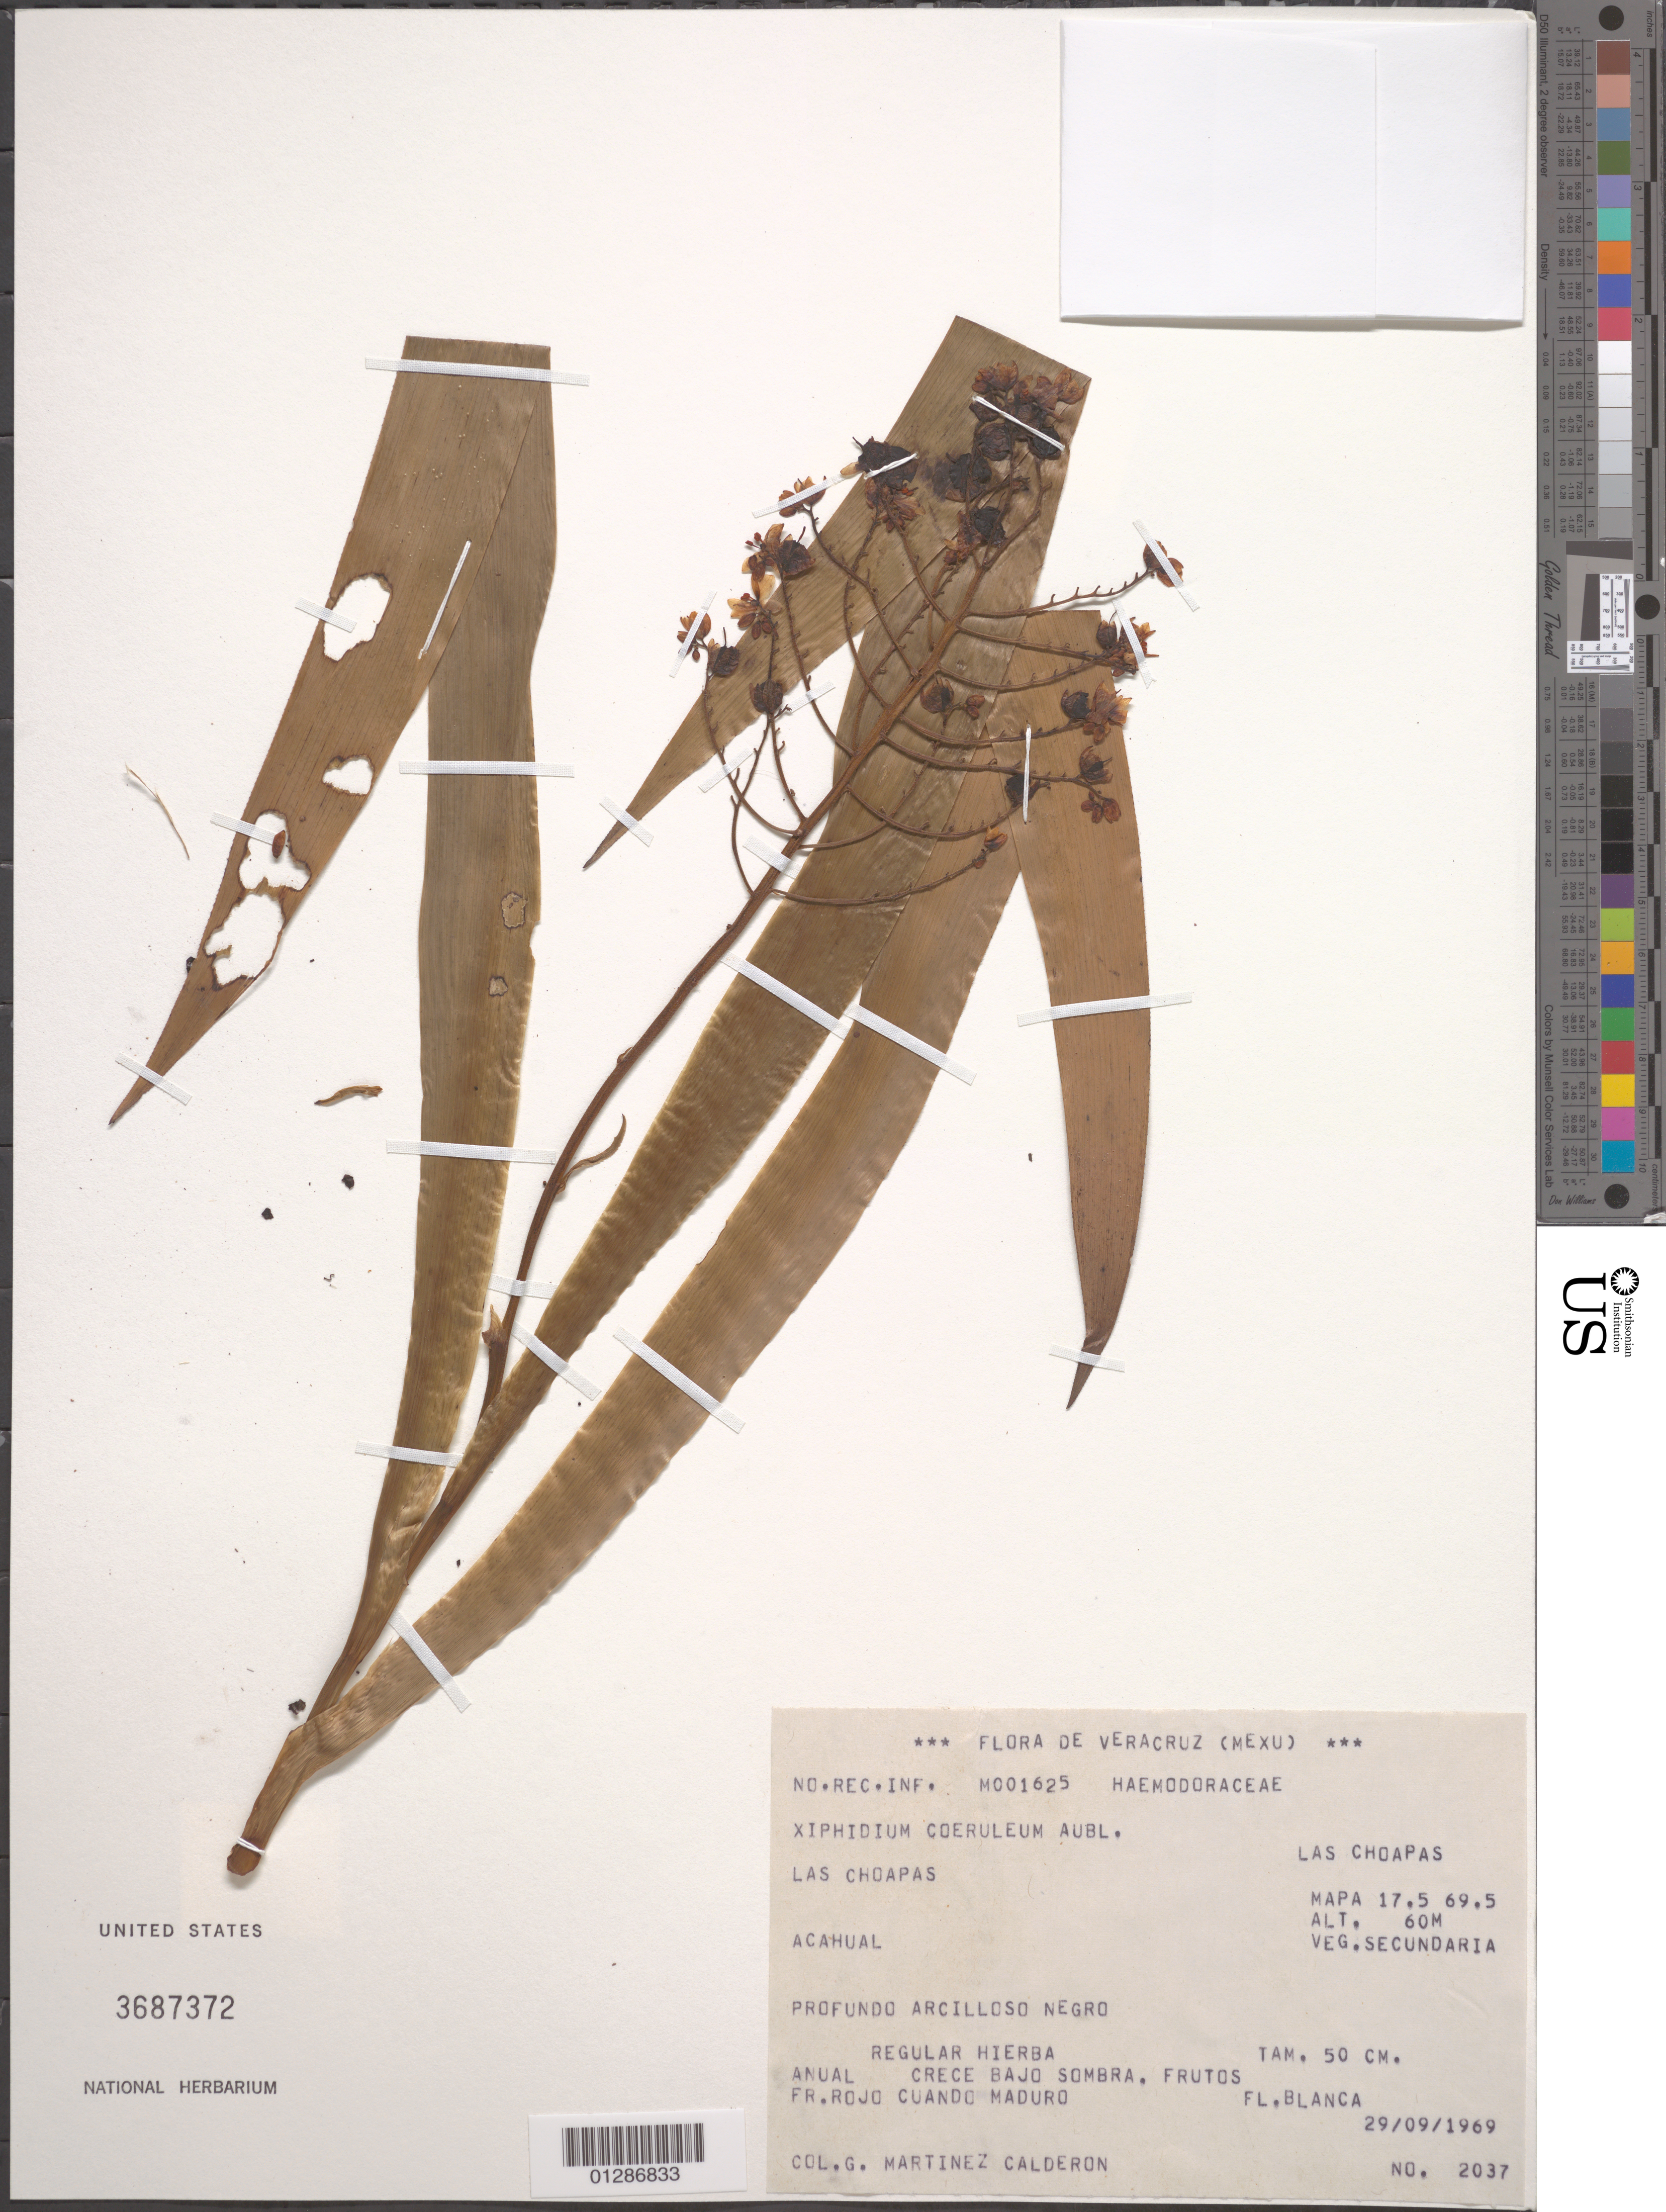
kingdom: Plantae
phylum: Tracheophyta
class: Liliopsida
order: Commelinales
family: Haemodoraceae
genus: Xiphidium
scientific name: Xiphidium caeruleum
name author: Aubl.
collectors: G. M. Calderon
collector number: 2037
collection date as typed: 29 Sep 1969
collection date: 1969-09-29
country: México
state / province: Veracruz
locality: Las Choapas.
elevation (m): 60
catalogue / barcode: US 3687372